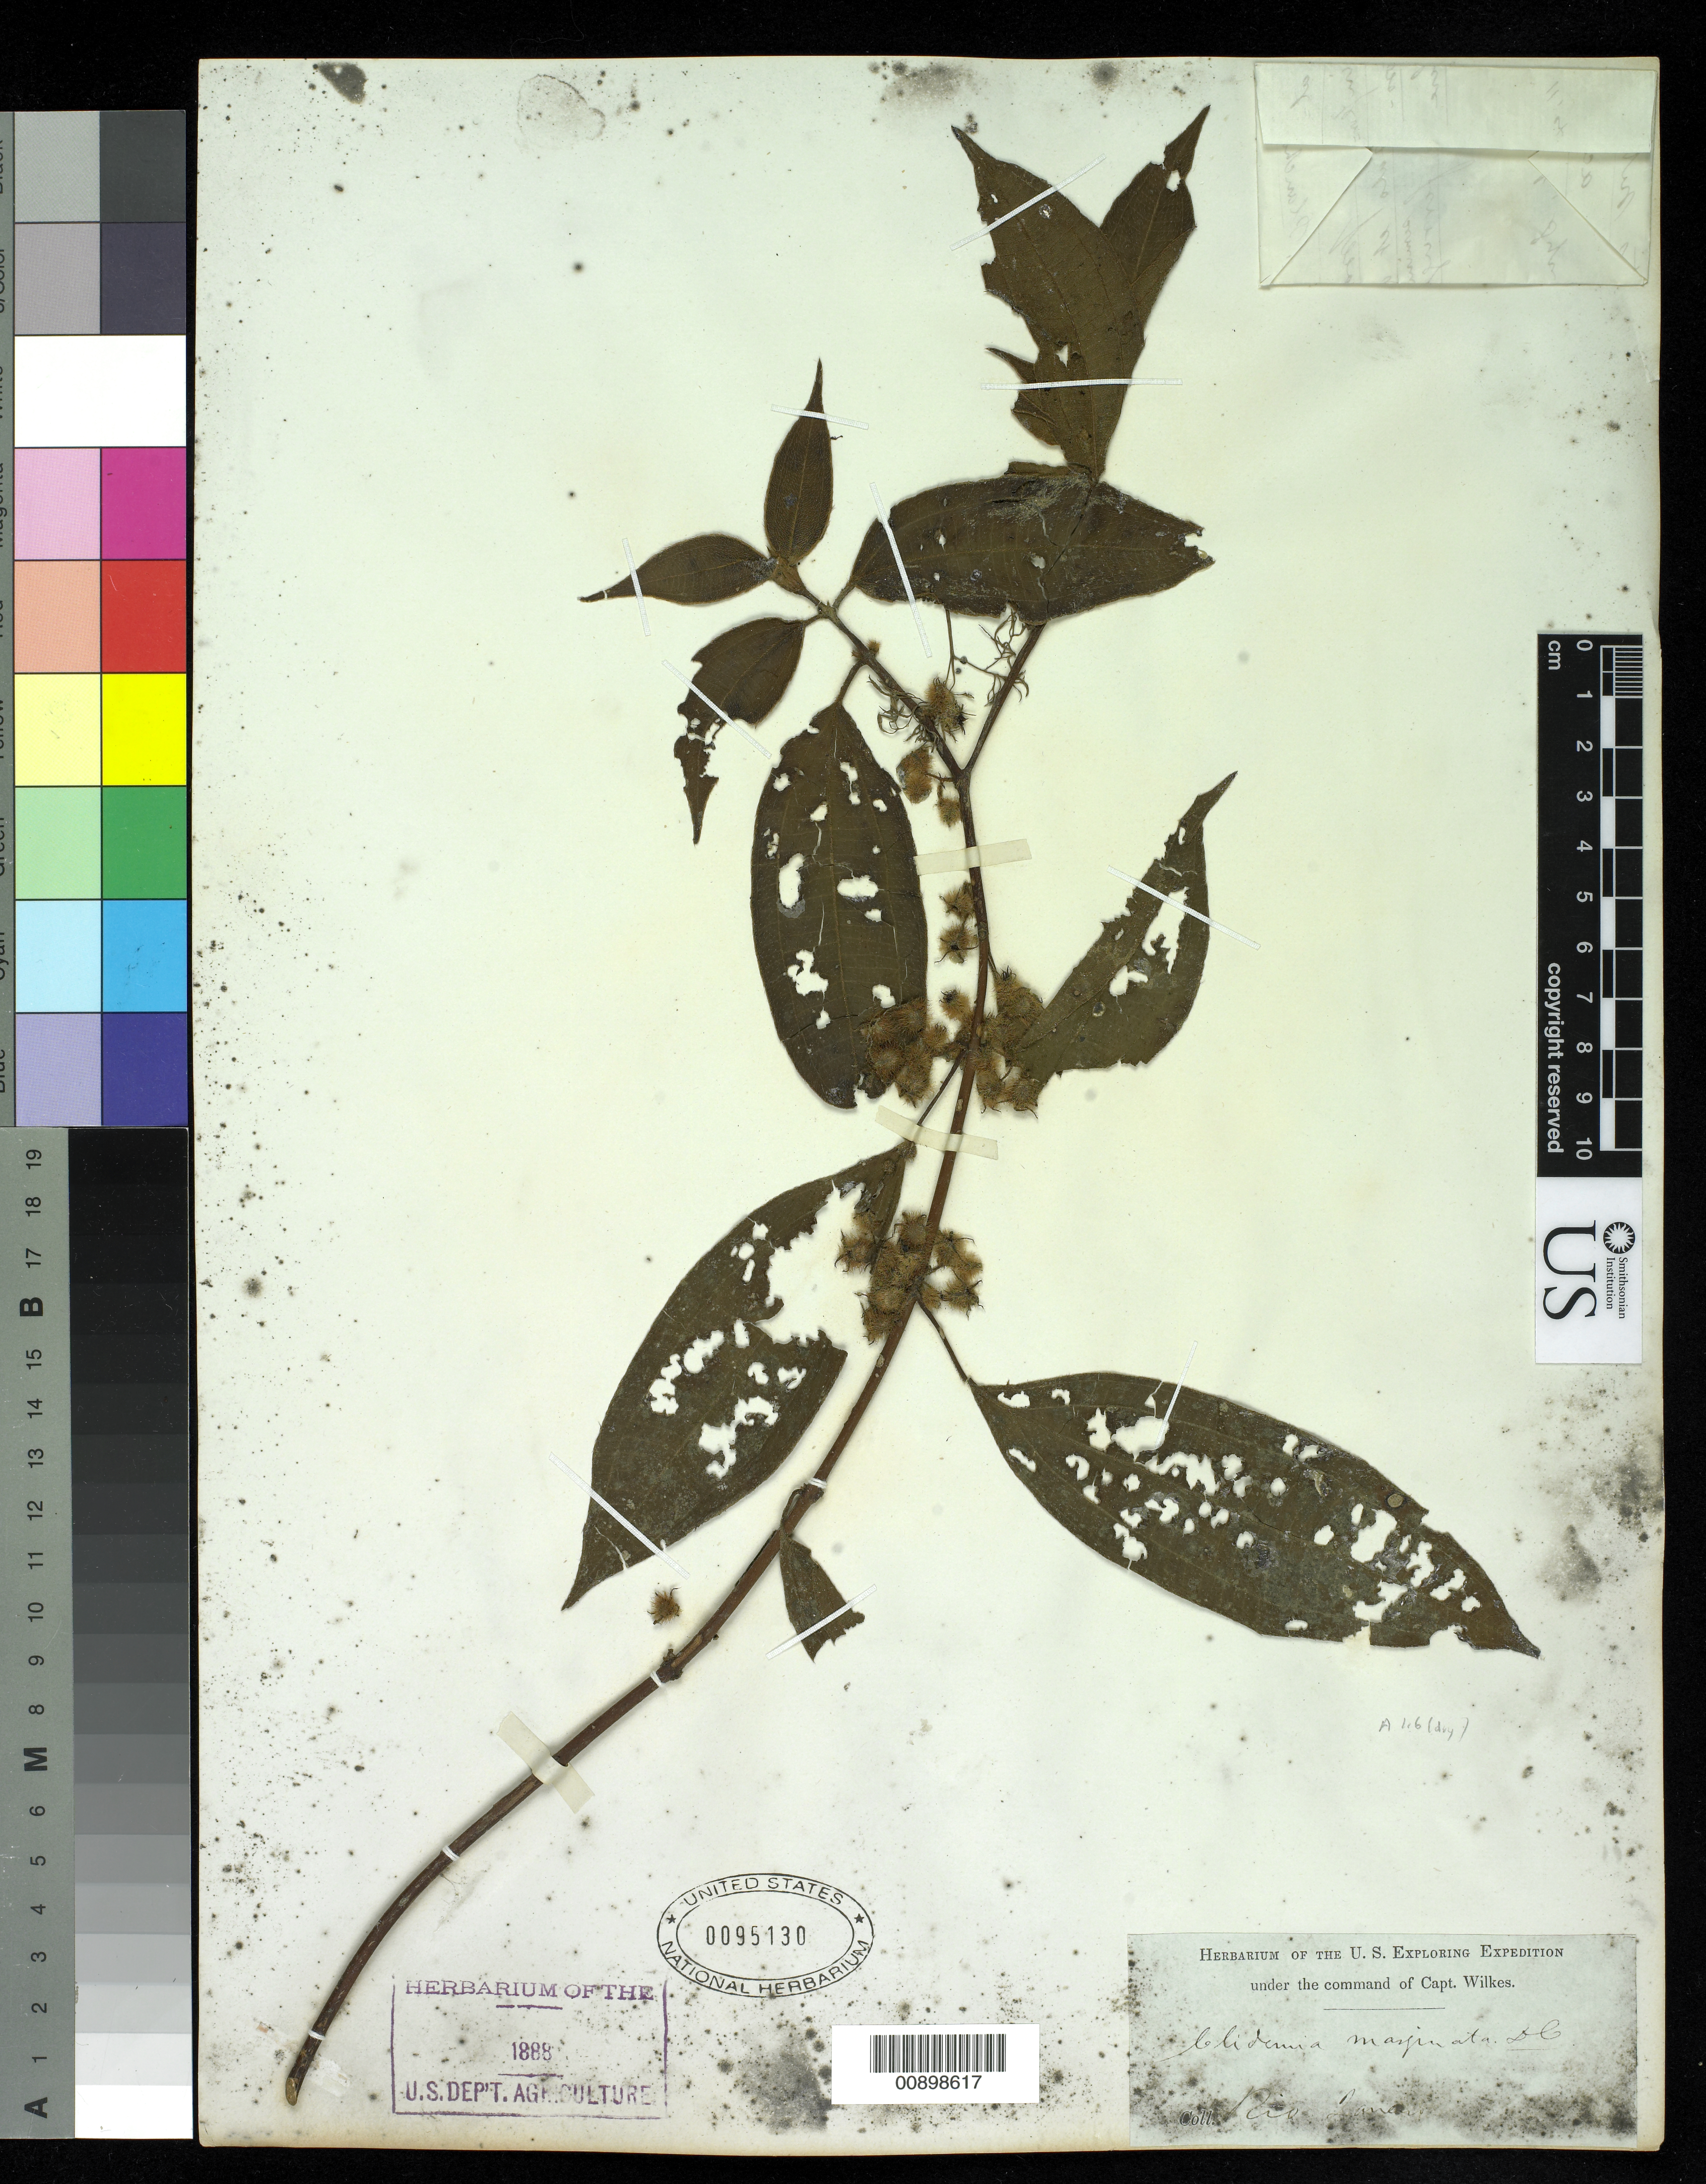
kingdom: Plantae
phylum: Tracheophyta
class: Magnoliopsida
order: Myrtales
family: Melastomataceae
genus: Ossaea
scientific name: Ossaea marginata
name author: Triana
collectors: Wilkes Explor. Exped.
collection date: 1838/1842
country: Brazil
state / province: Rio de Janeiro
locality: Rio Janeiro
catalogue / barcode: US 95130